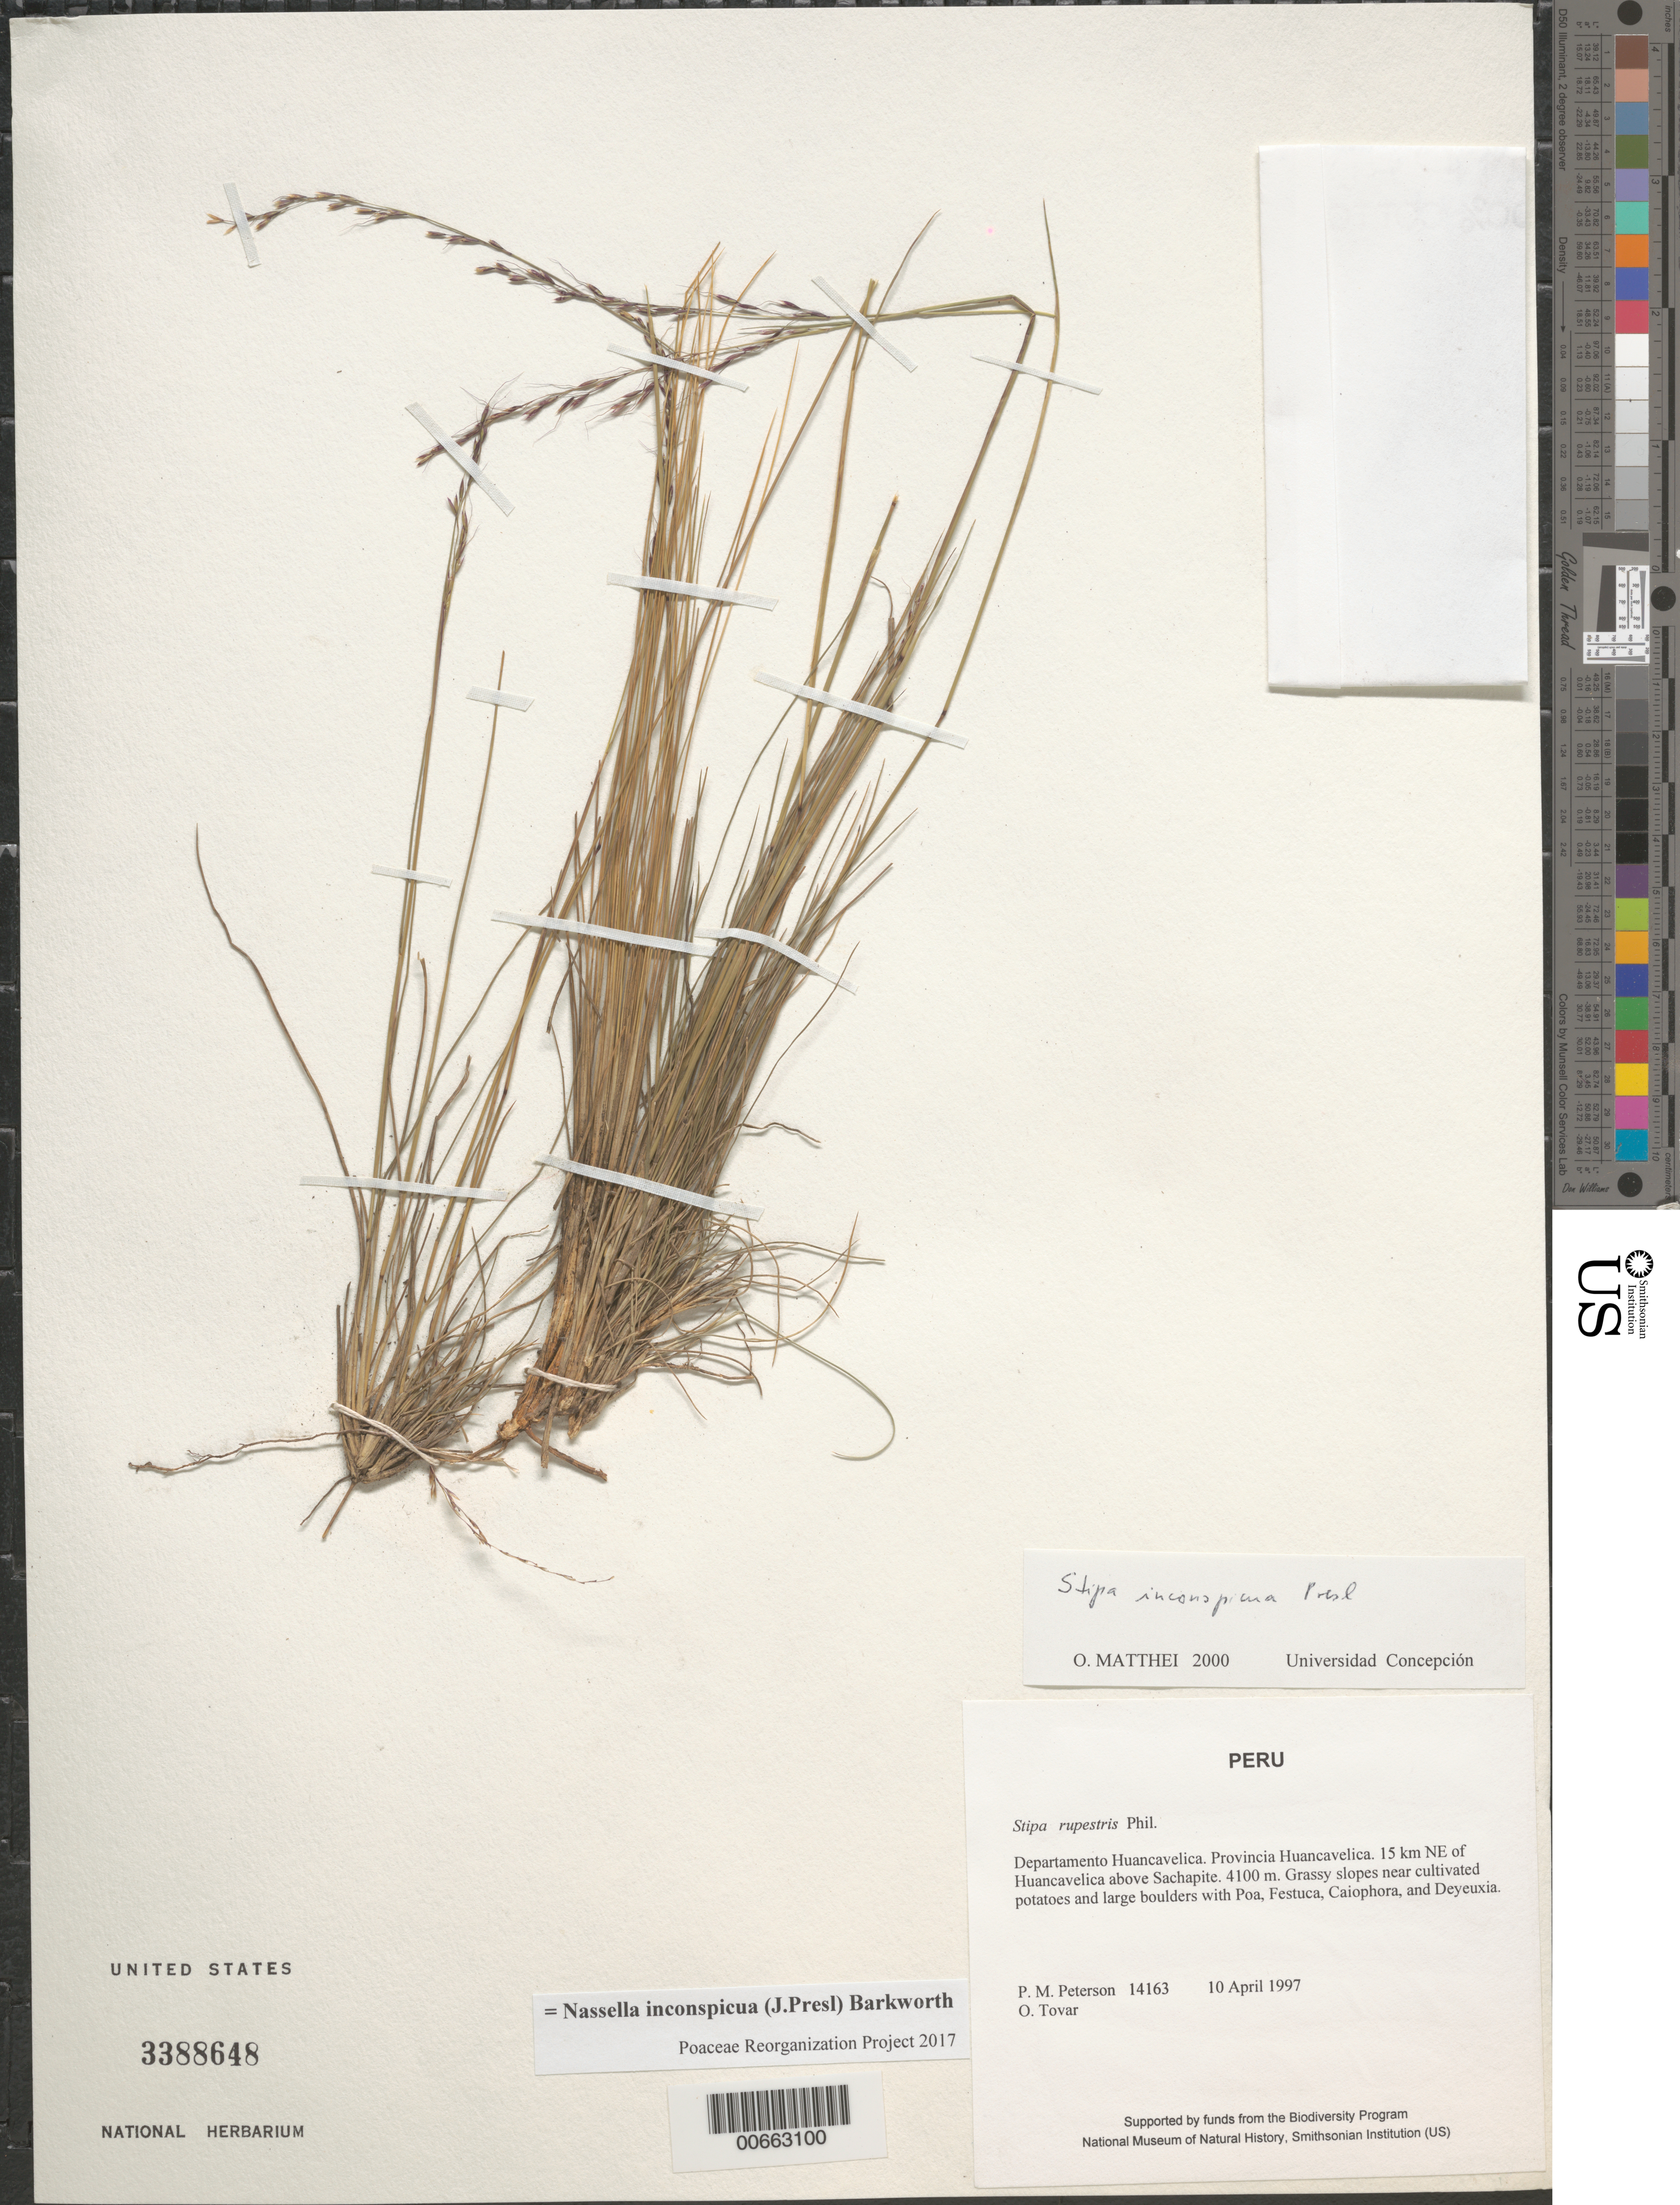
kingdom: Plantae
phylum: Tracheophyta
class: Liliopsida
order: Poales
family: Poaceae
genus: Nassella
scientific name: Nassella inconspicua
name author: (J. Presl) Barkworth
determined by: Poaceae Reorganization Project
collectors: P. M. Peterson & Ó. Tovar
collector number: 14163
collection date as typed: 10 Apr 1997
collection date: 1997-04-10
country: Peru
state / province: Huancavelica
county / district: Huancavelica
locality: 15 km NE of Huancavelica above Sachapite.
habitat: Grassy slopes near cultivated potatoes and large boulders with Poa, Festuca, Caiophora, and Deyeuxia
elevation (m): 4100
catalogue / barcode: US 3388648